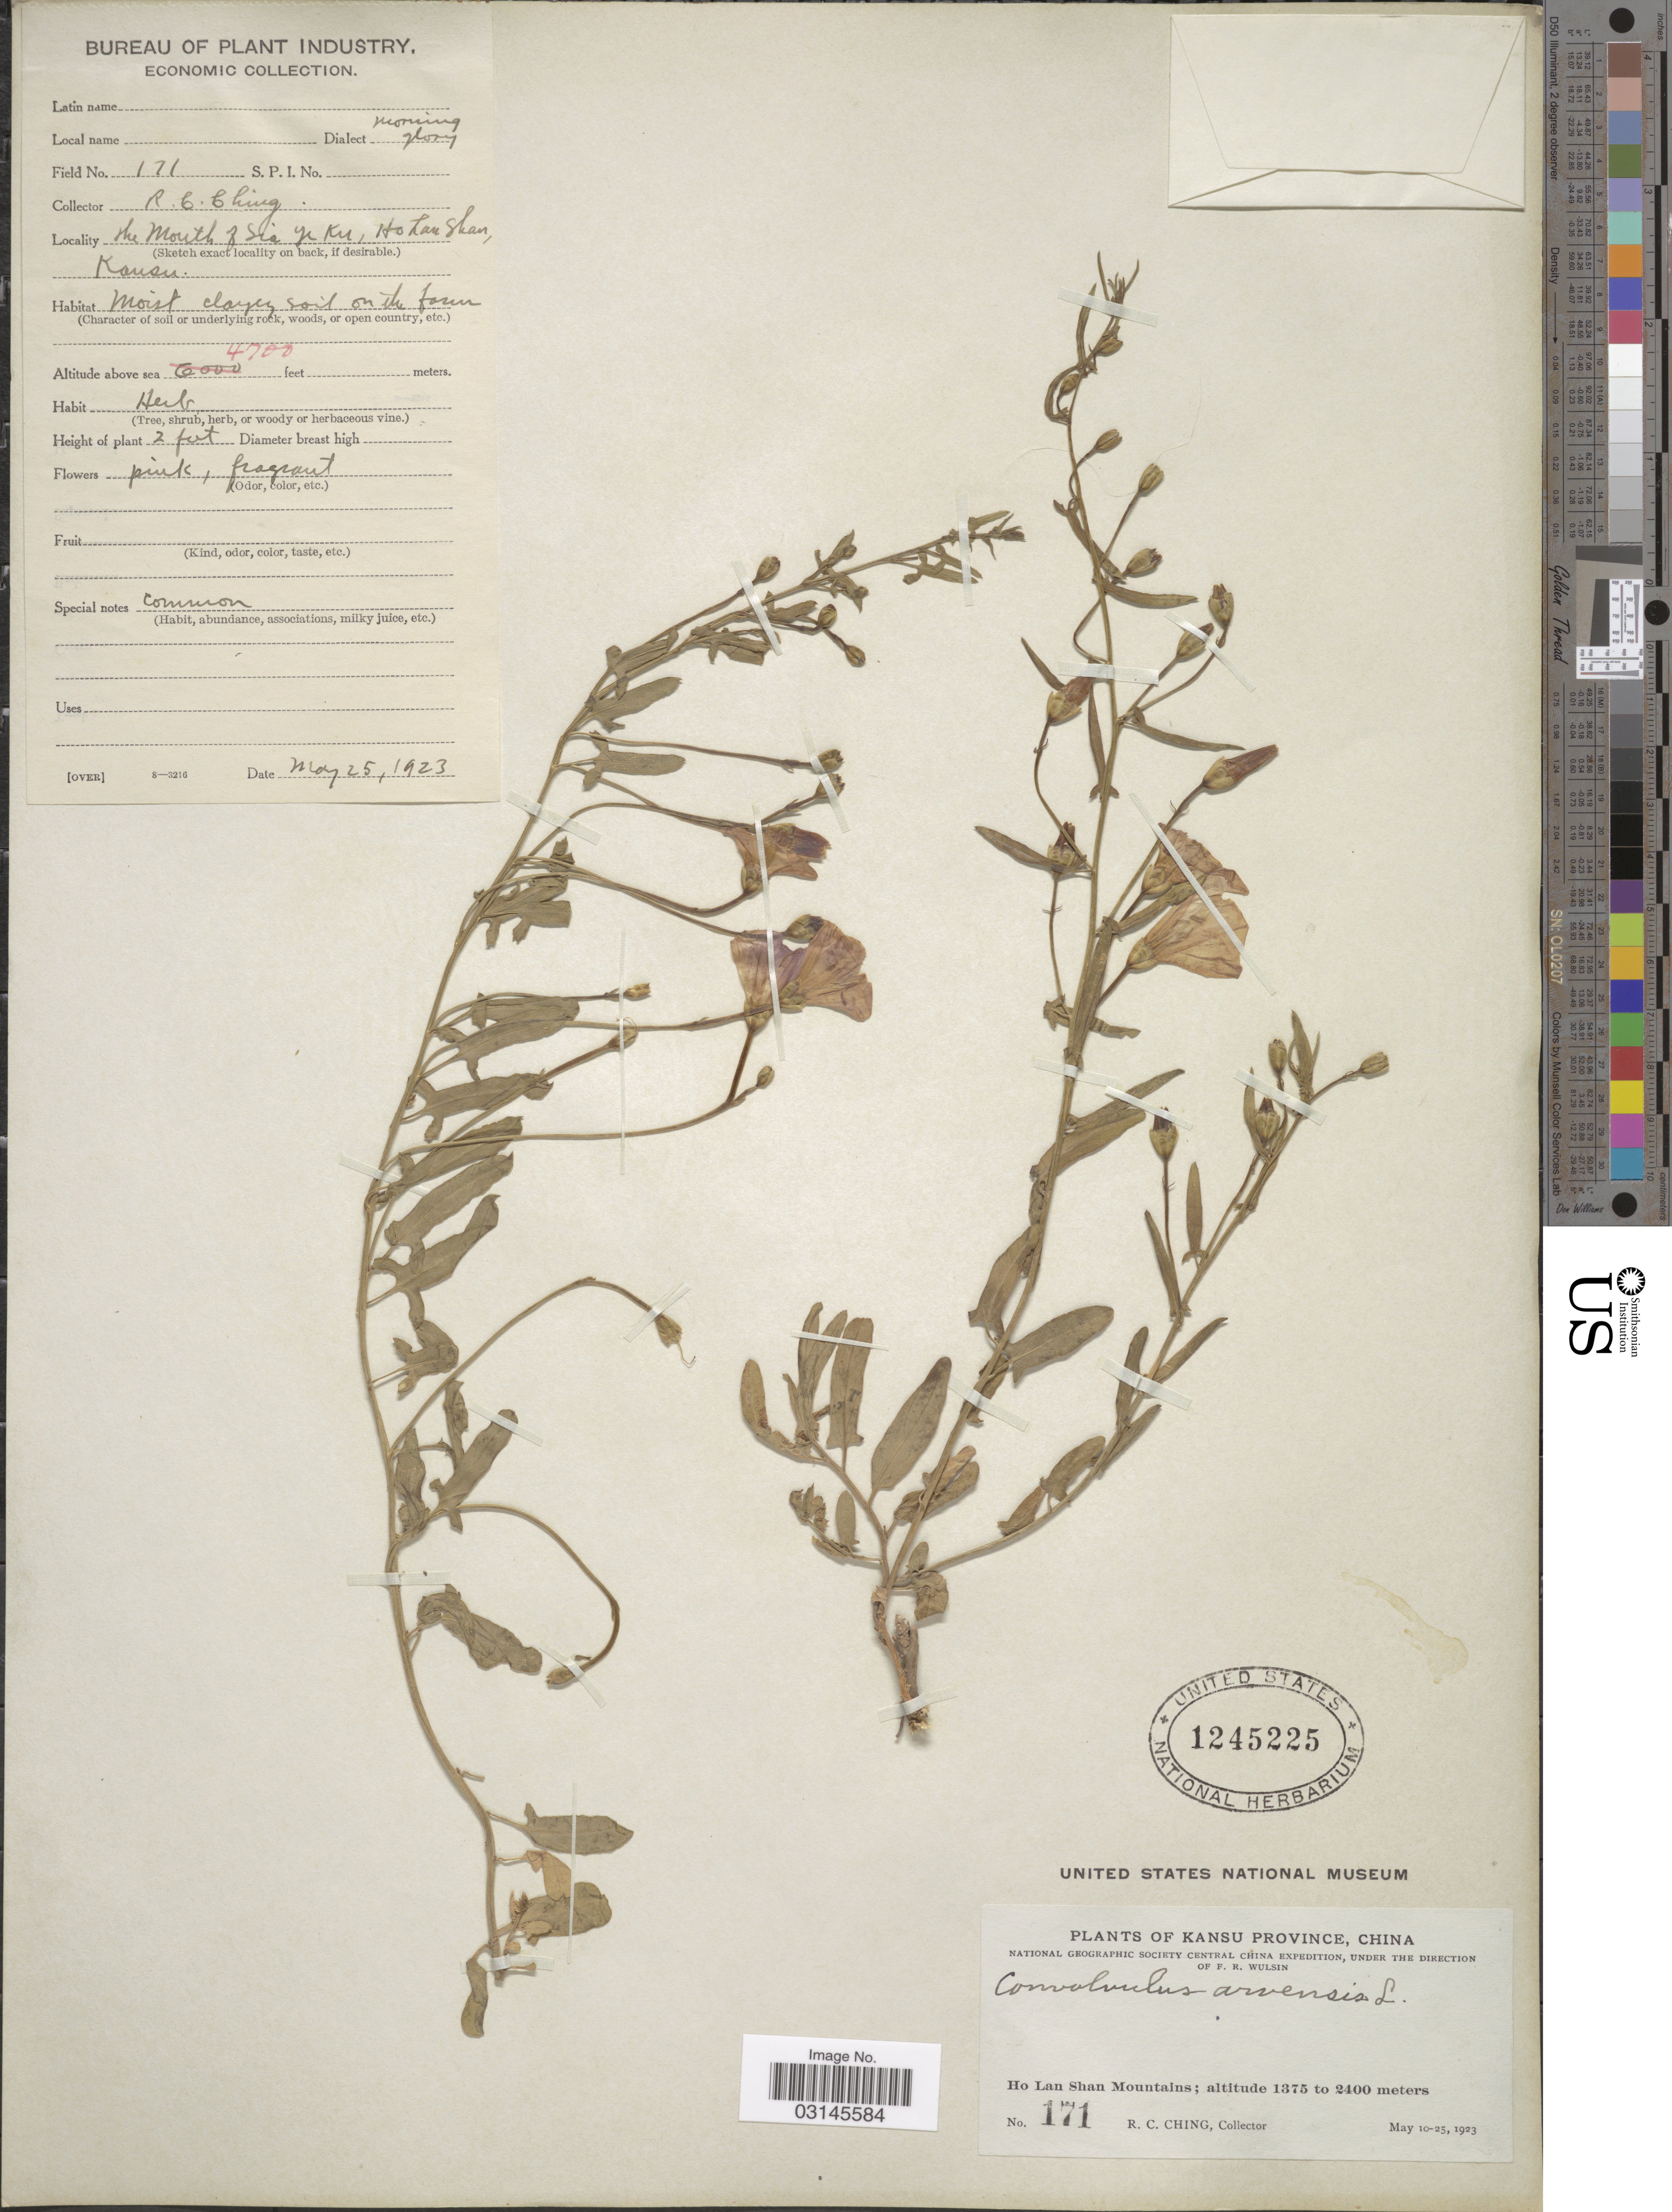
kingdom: Plantae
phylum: Tracheophyta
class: Magnoliopsida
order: Solanales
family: Convolvulaceae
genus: Convolvulus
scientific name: Convolvulus arvensis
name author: L.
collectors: R. C. Ching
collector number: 171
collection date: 1923-05-25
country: China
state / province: Gansu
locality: Kansu Province. Ho Lan Shan Mountains. The mouth of Sia Ye Ku, Ho Lau [interpreted] Shan, Kansu.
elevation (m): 1433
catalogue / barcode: US 1245225